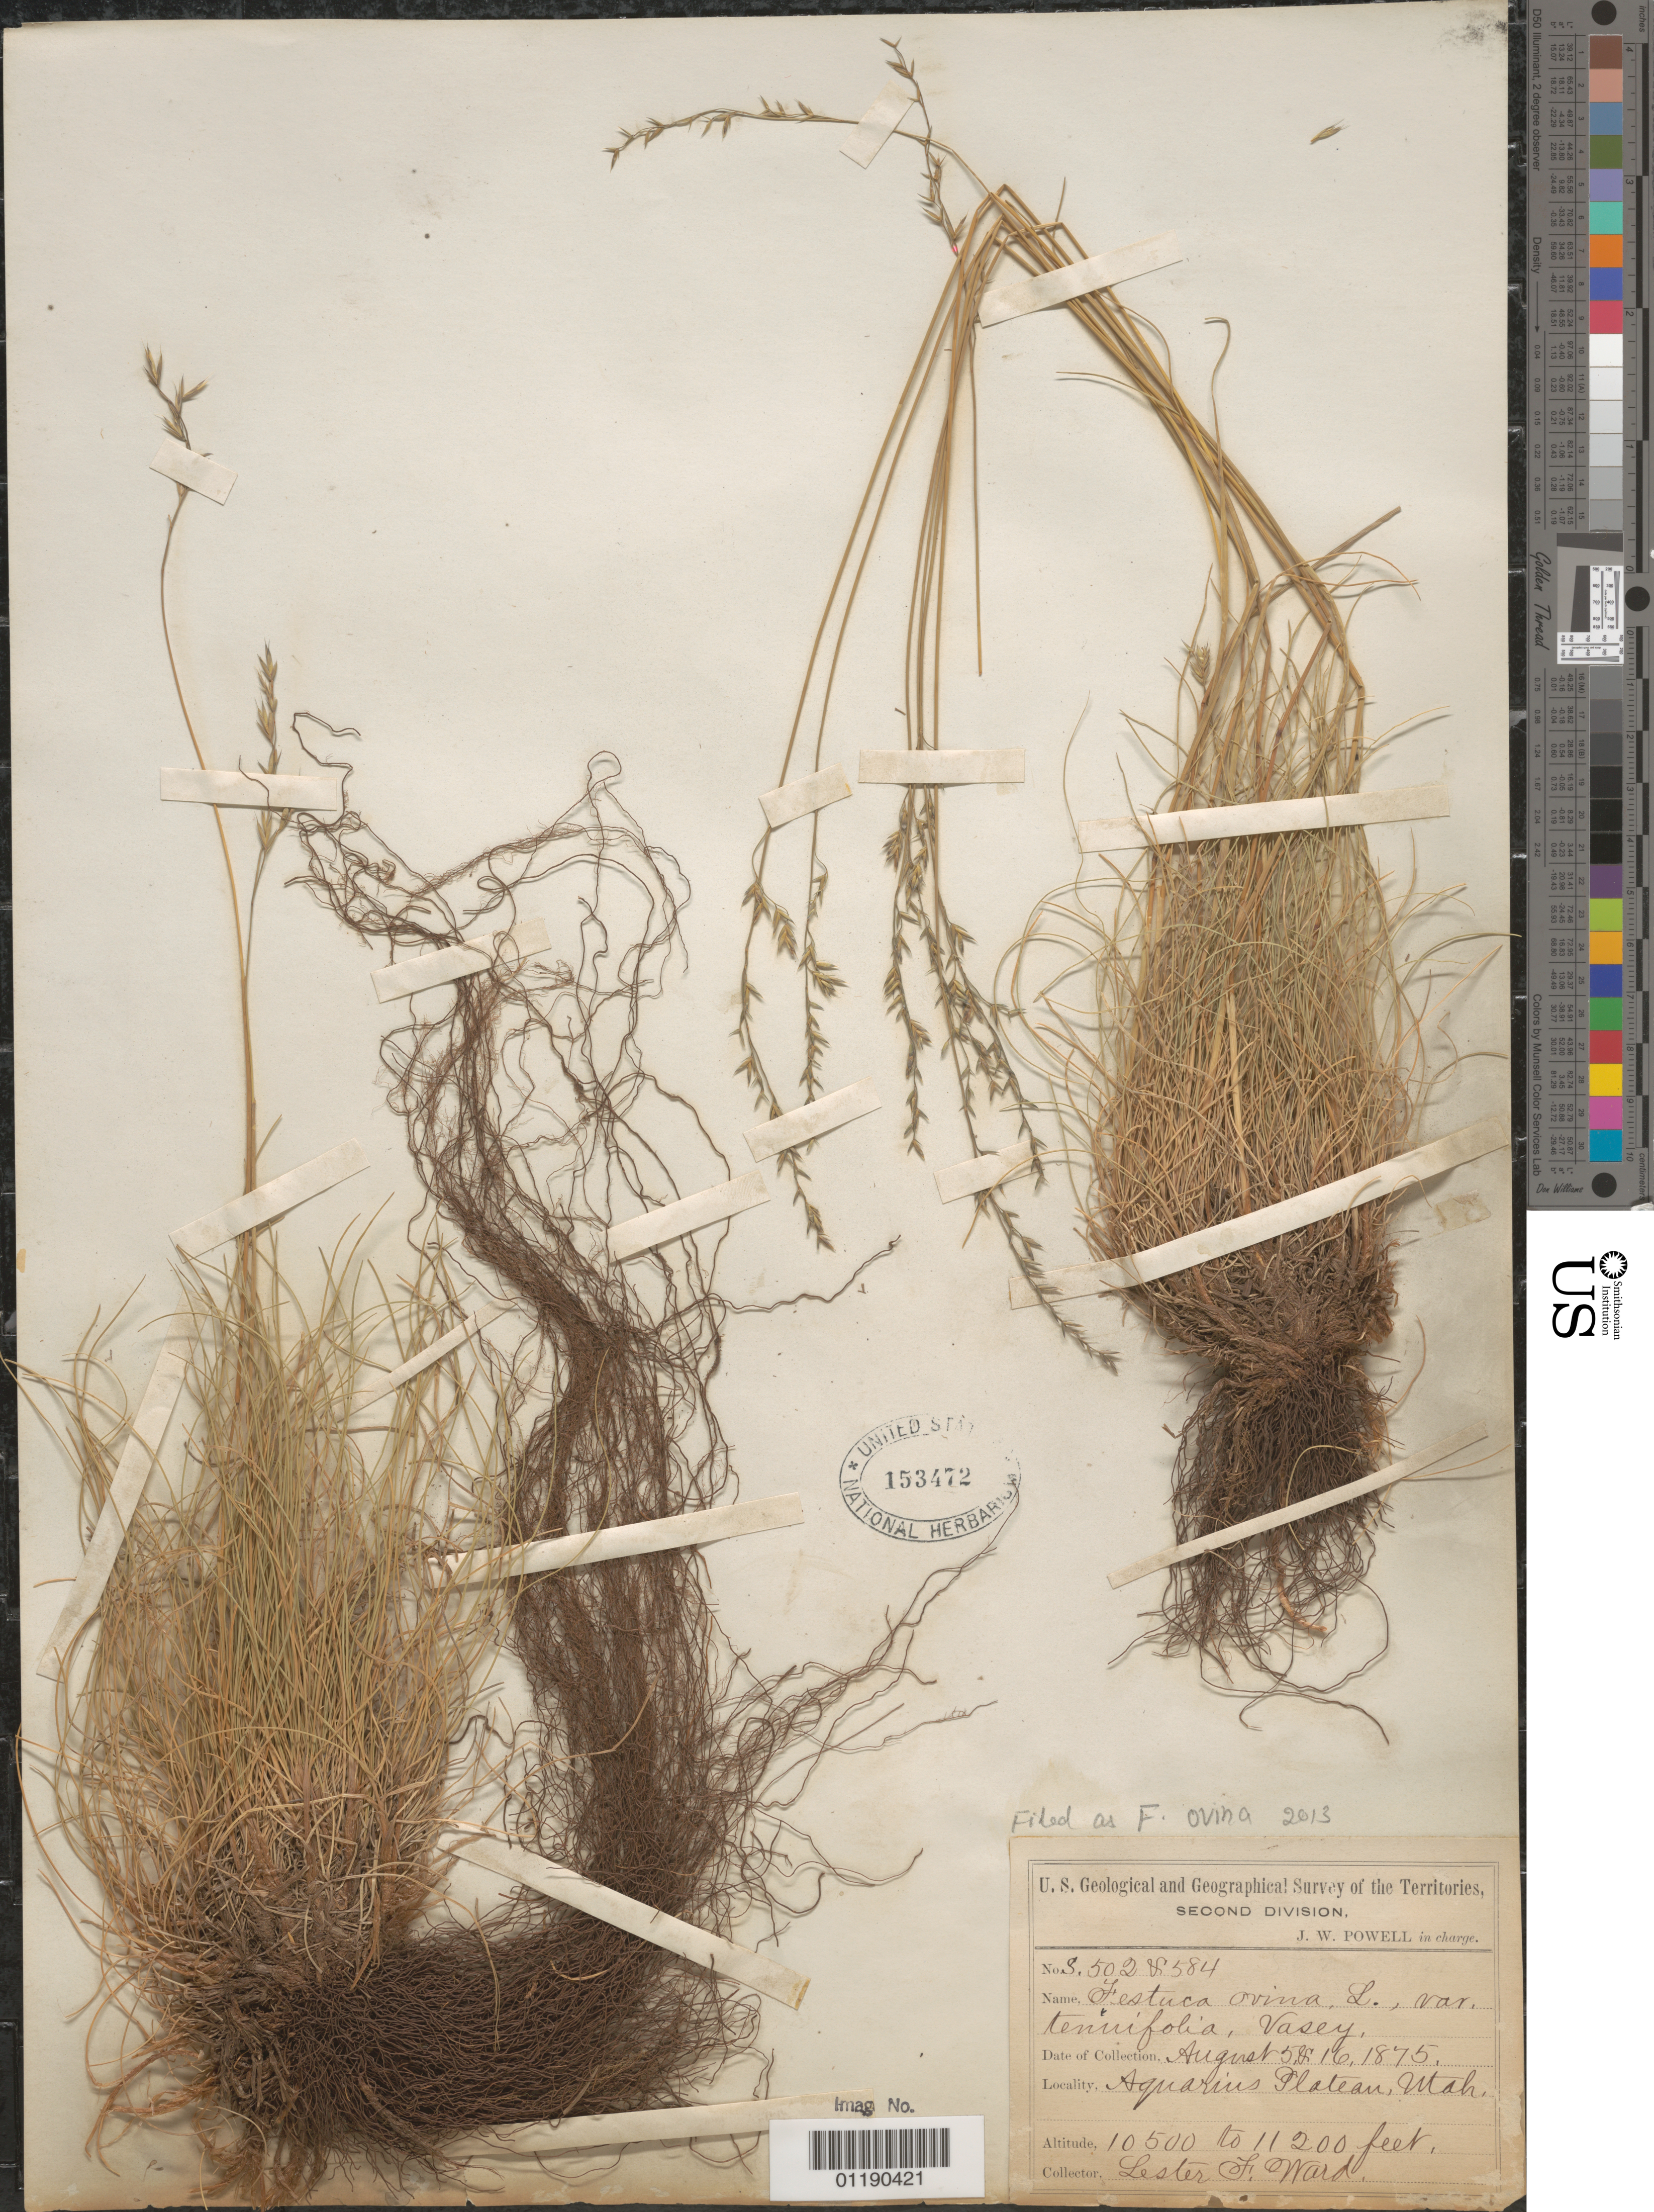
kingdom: Plantae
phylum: Tracheophyta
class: Liliopsida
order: Poales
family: Poaceae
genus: Festuca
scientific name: Festuca ovina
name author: Hack.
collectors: L. F. Ward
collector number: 502 & 584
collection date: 1875-08-05,1875-08-16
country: United States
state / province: Utah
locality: Aquarius Plateau.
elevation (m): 3200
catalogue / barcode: US 153472